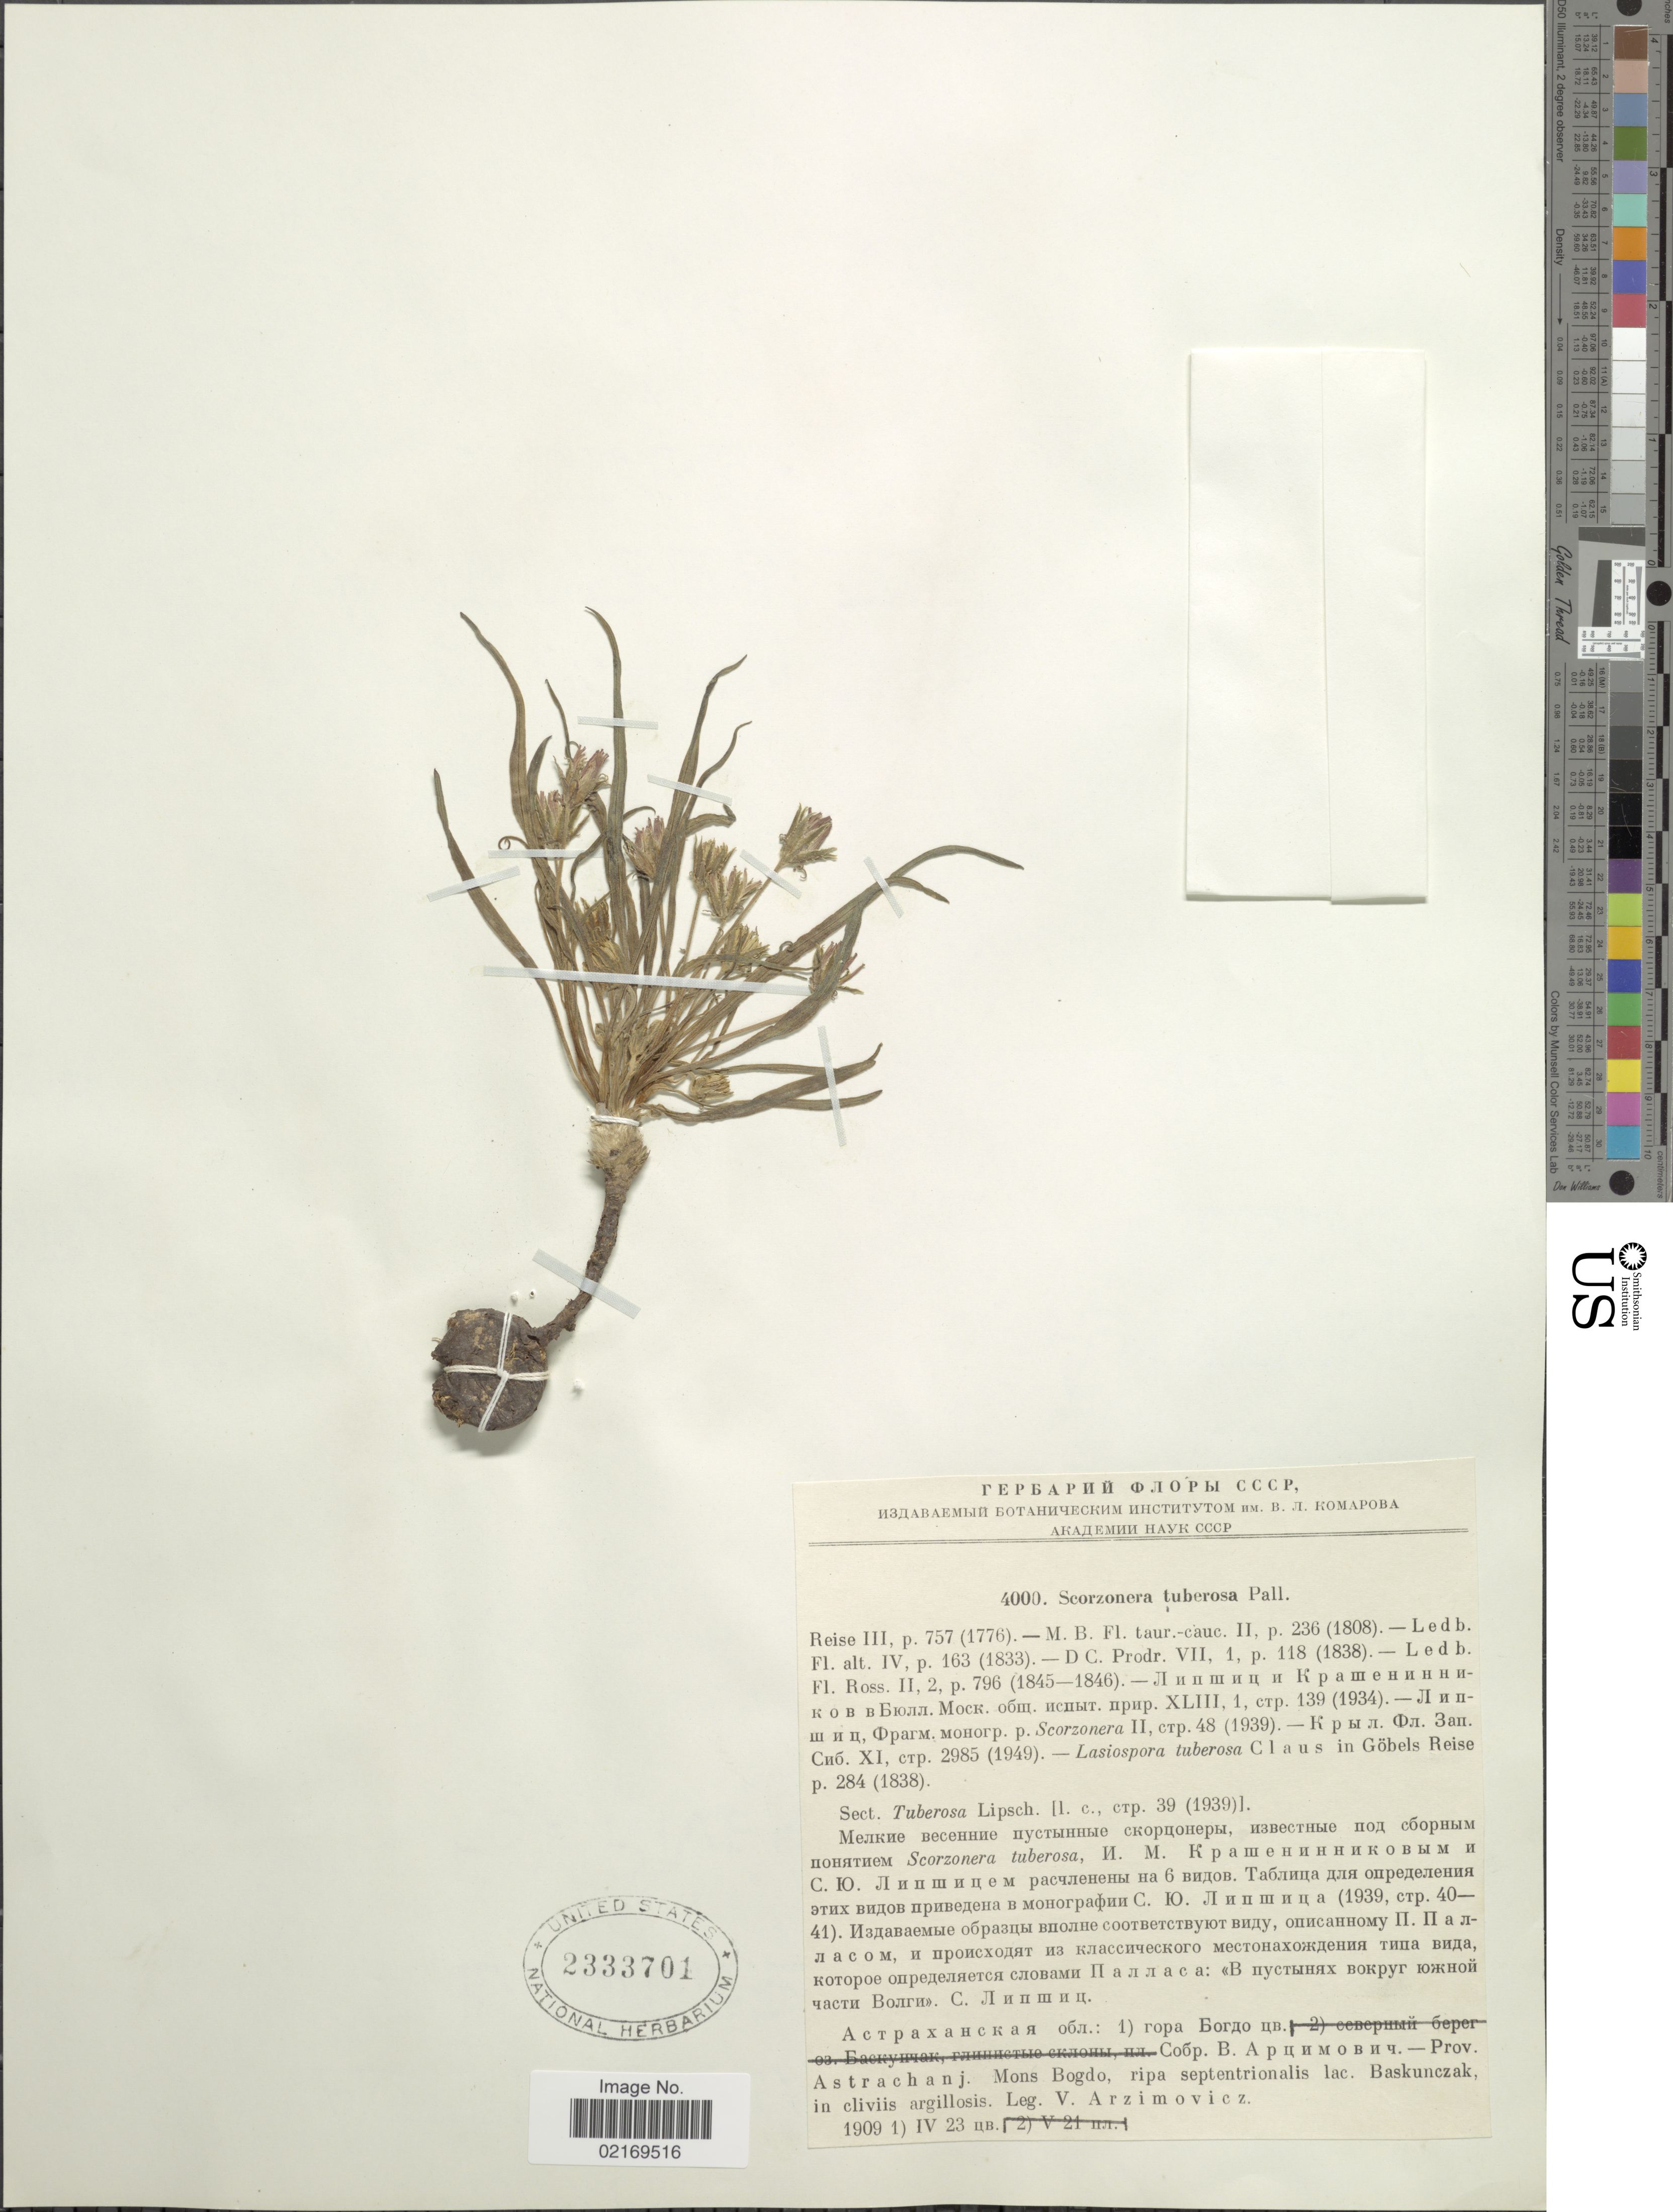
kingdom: Plantae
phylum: Tracheophyta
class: Magnoliopsida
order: Asterales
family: Asteraceae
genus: Scorzonera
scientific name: Scorzonera tuberosa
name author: Pall.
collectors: V. Arzimovicz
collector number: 4000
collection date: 1909-04-23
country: Russian Federation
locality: Astrachanj, Mons Bogdo, ripa septentrionalis lac. Baskunczak, in cliviis argillosis.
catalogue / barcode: US 2333701